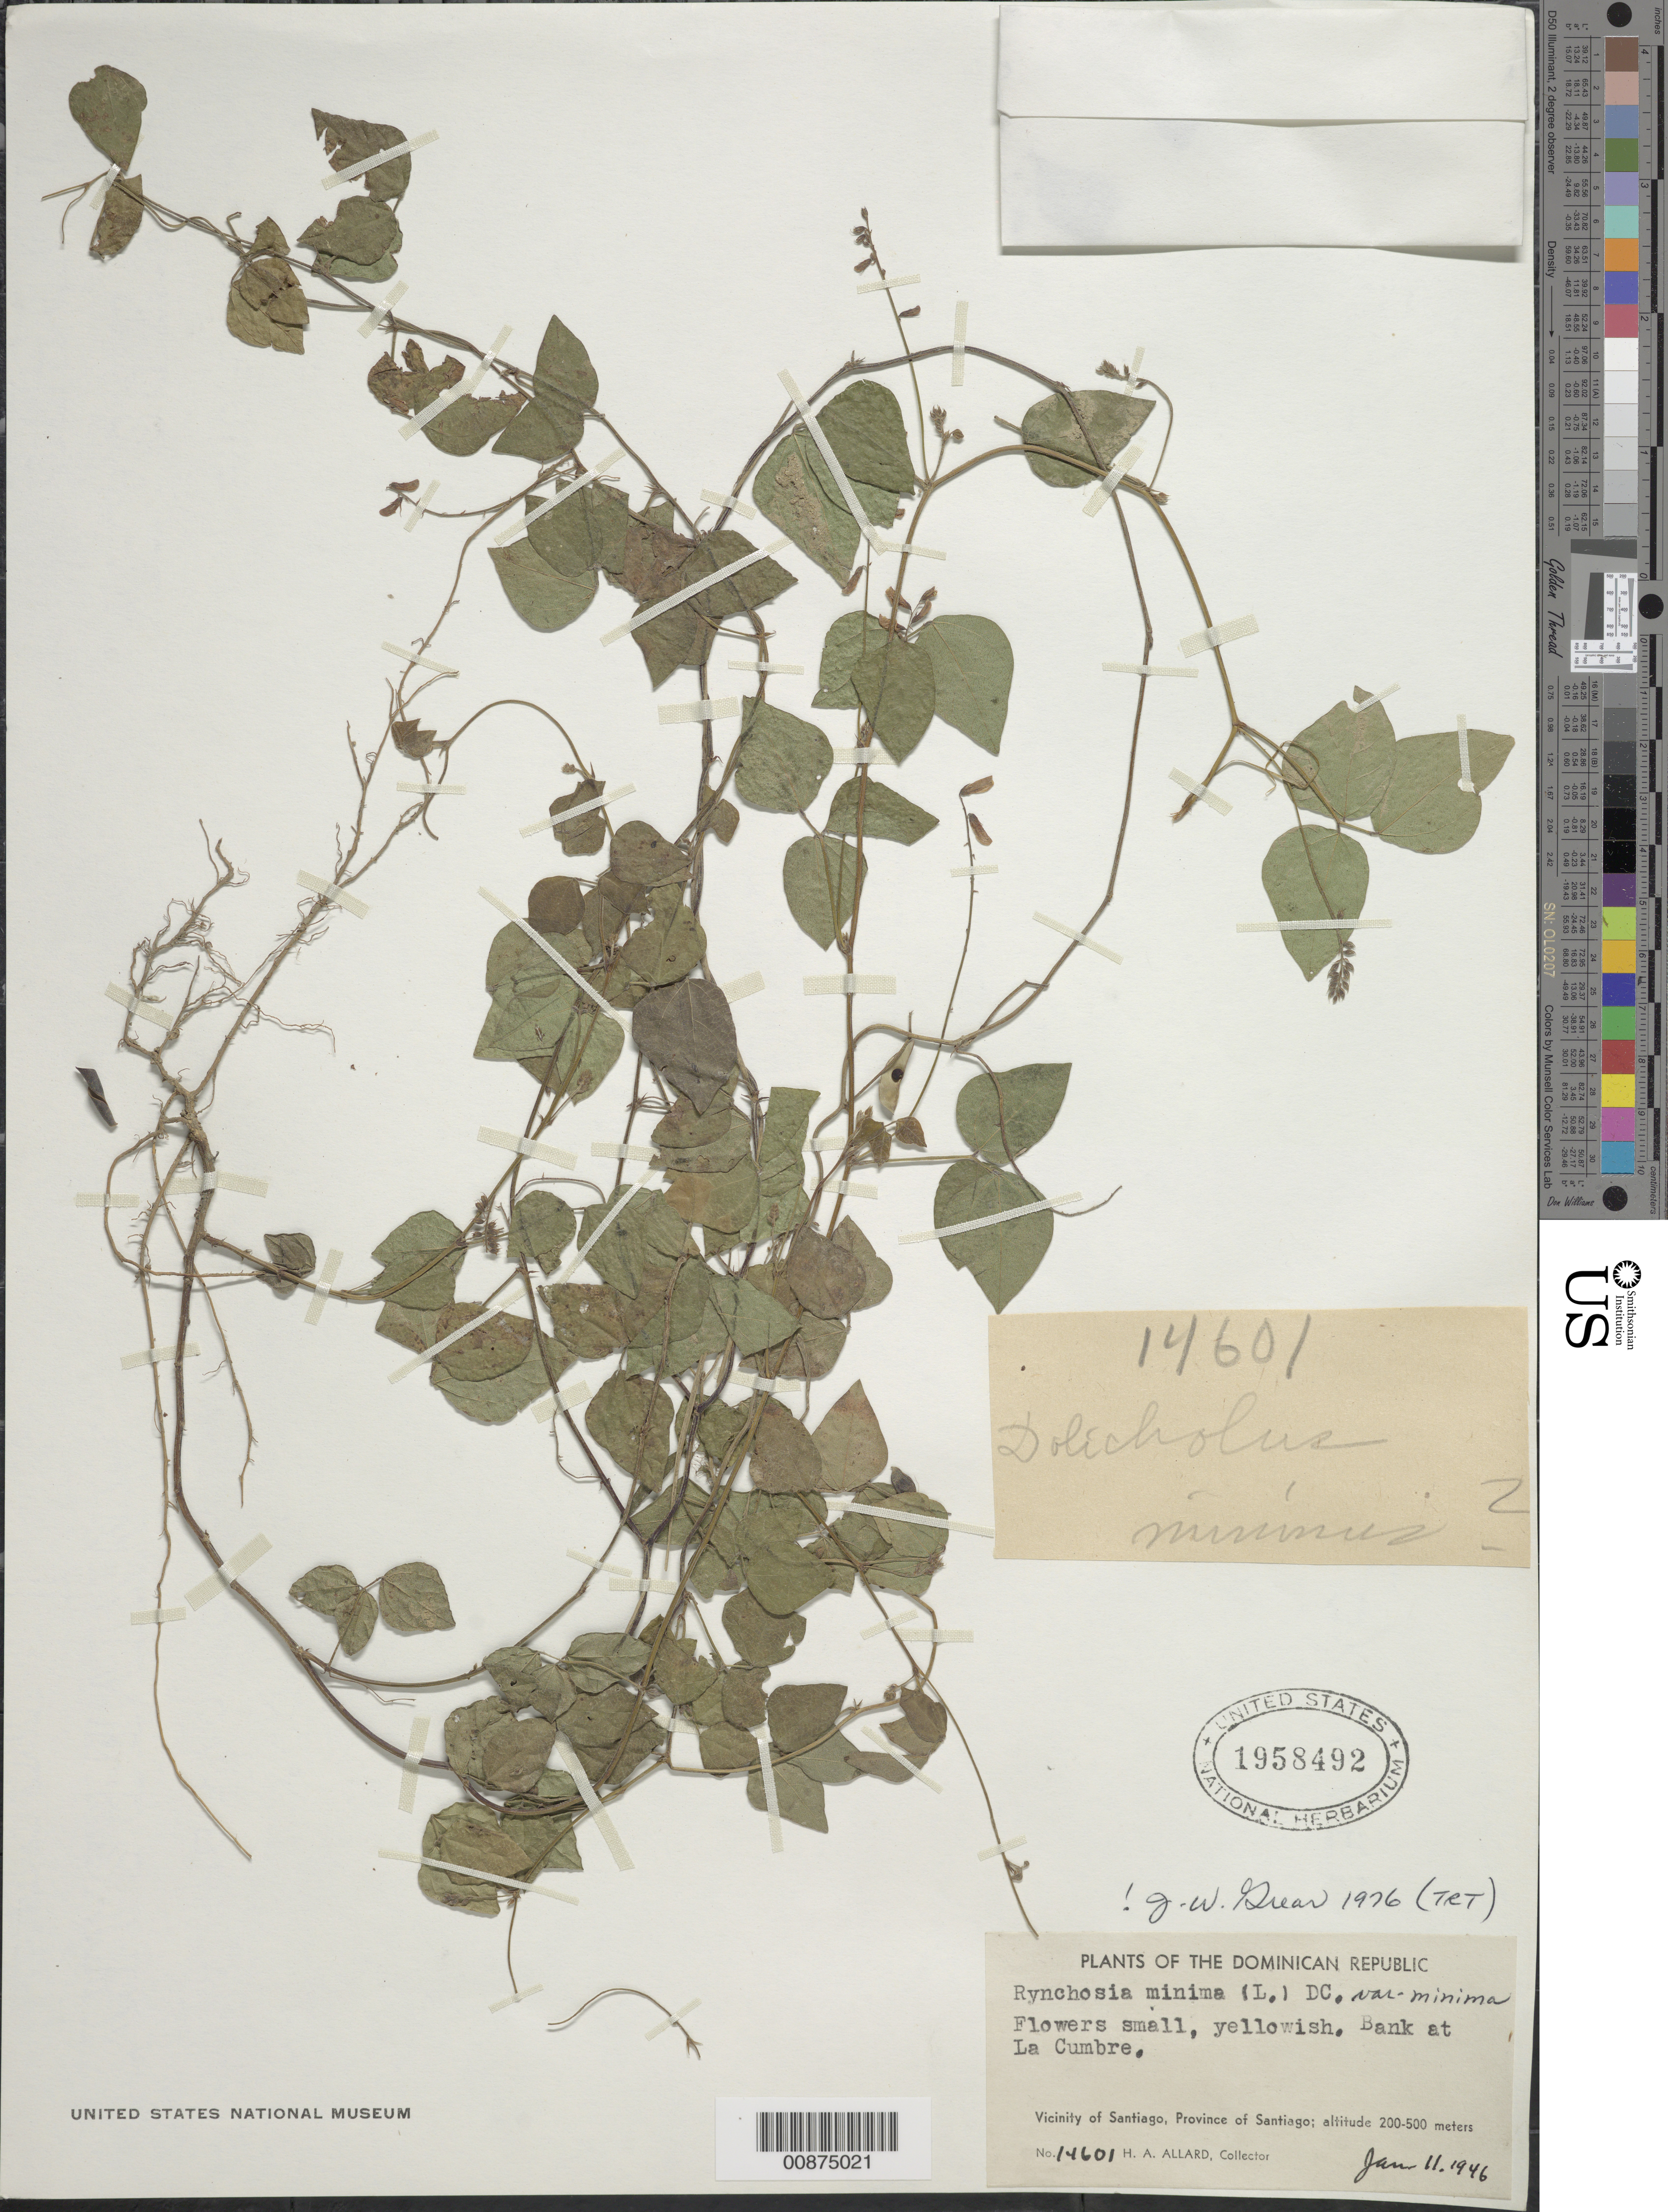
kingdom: Plantae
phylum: Tracheophyta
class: Magnoliopsida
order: Fabales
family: Fabaceae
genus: Rhynchosia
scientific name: Rhynchosia minima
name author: (L.) DC.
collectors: H. A. Allard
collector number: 14601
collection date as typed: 11 Jan 1946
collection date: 1946-01-11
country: Dominican Republic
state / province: Santiago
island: Hispaniola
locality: Bank at La Cumbre. Vicinity of Santiago.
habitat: Bank.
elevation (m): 200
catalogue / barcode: US 1958492